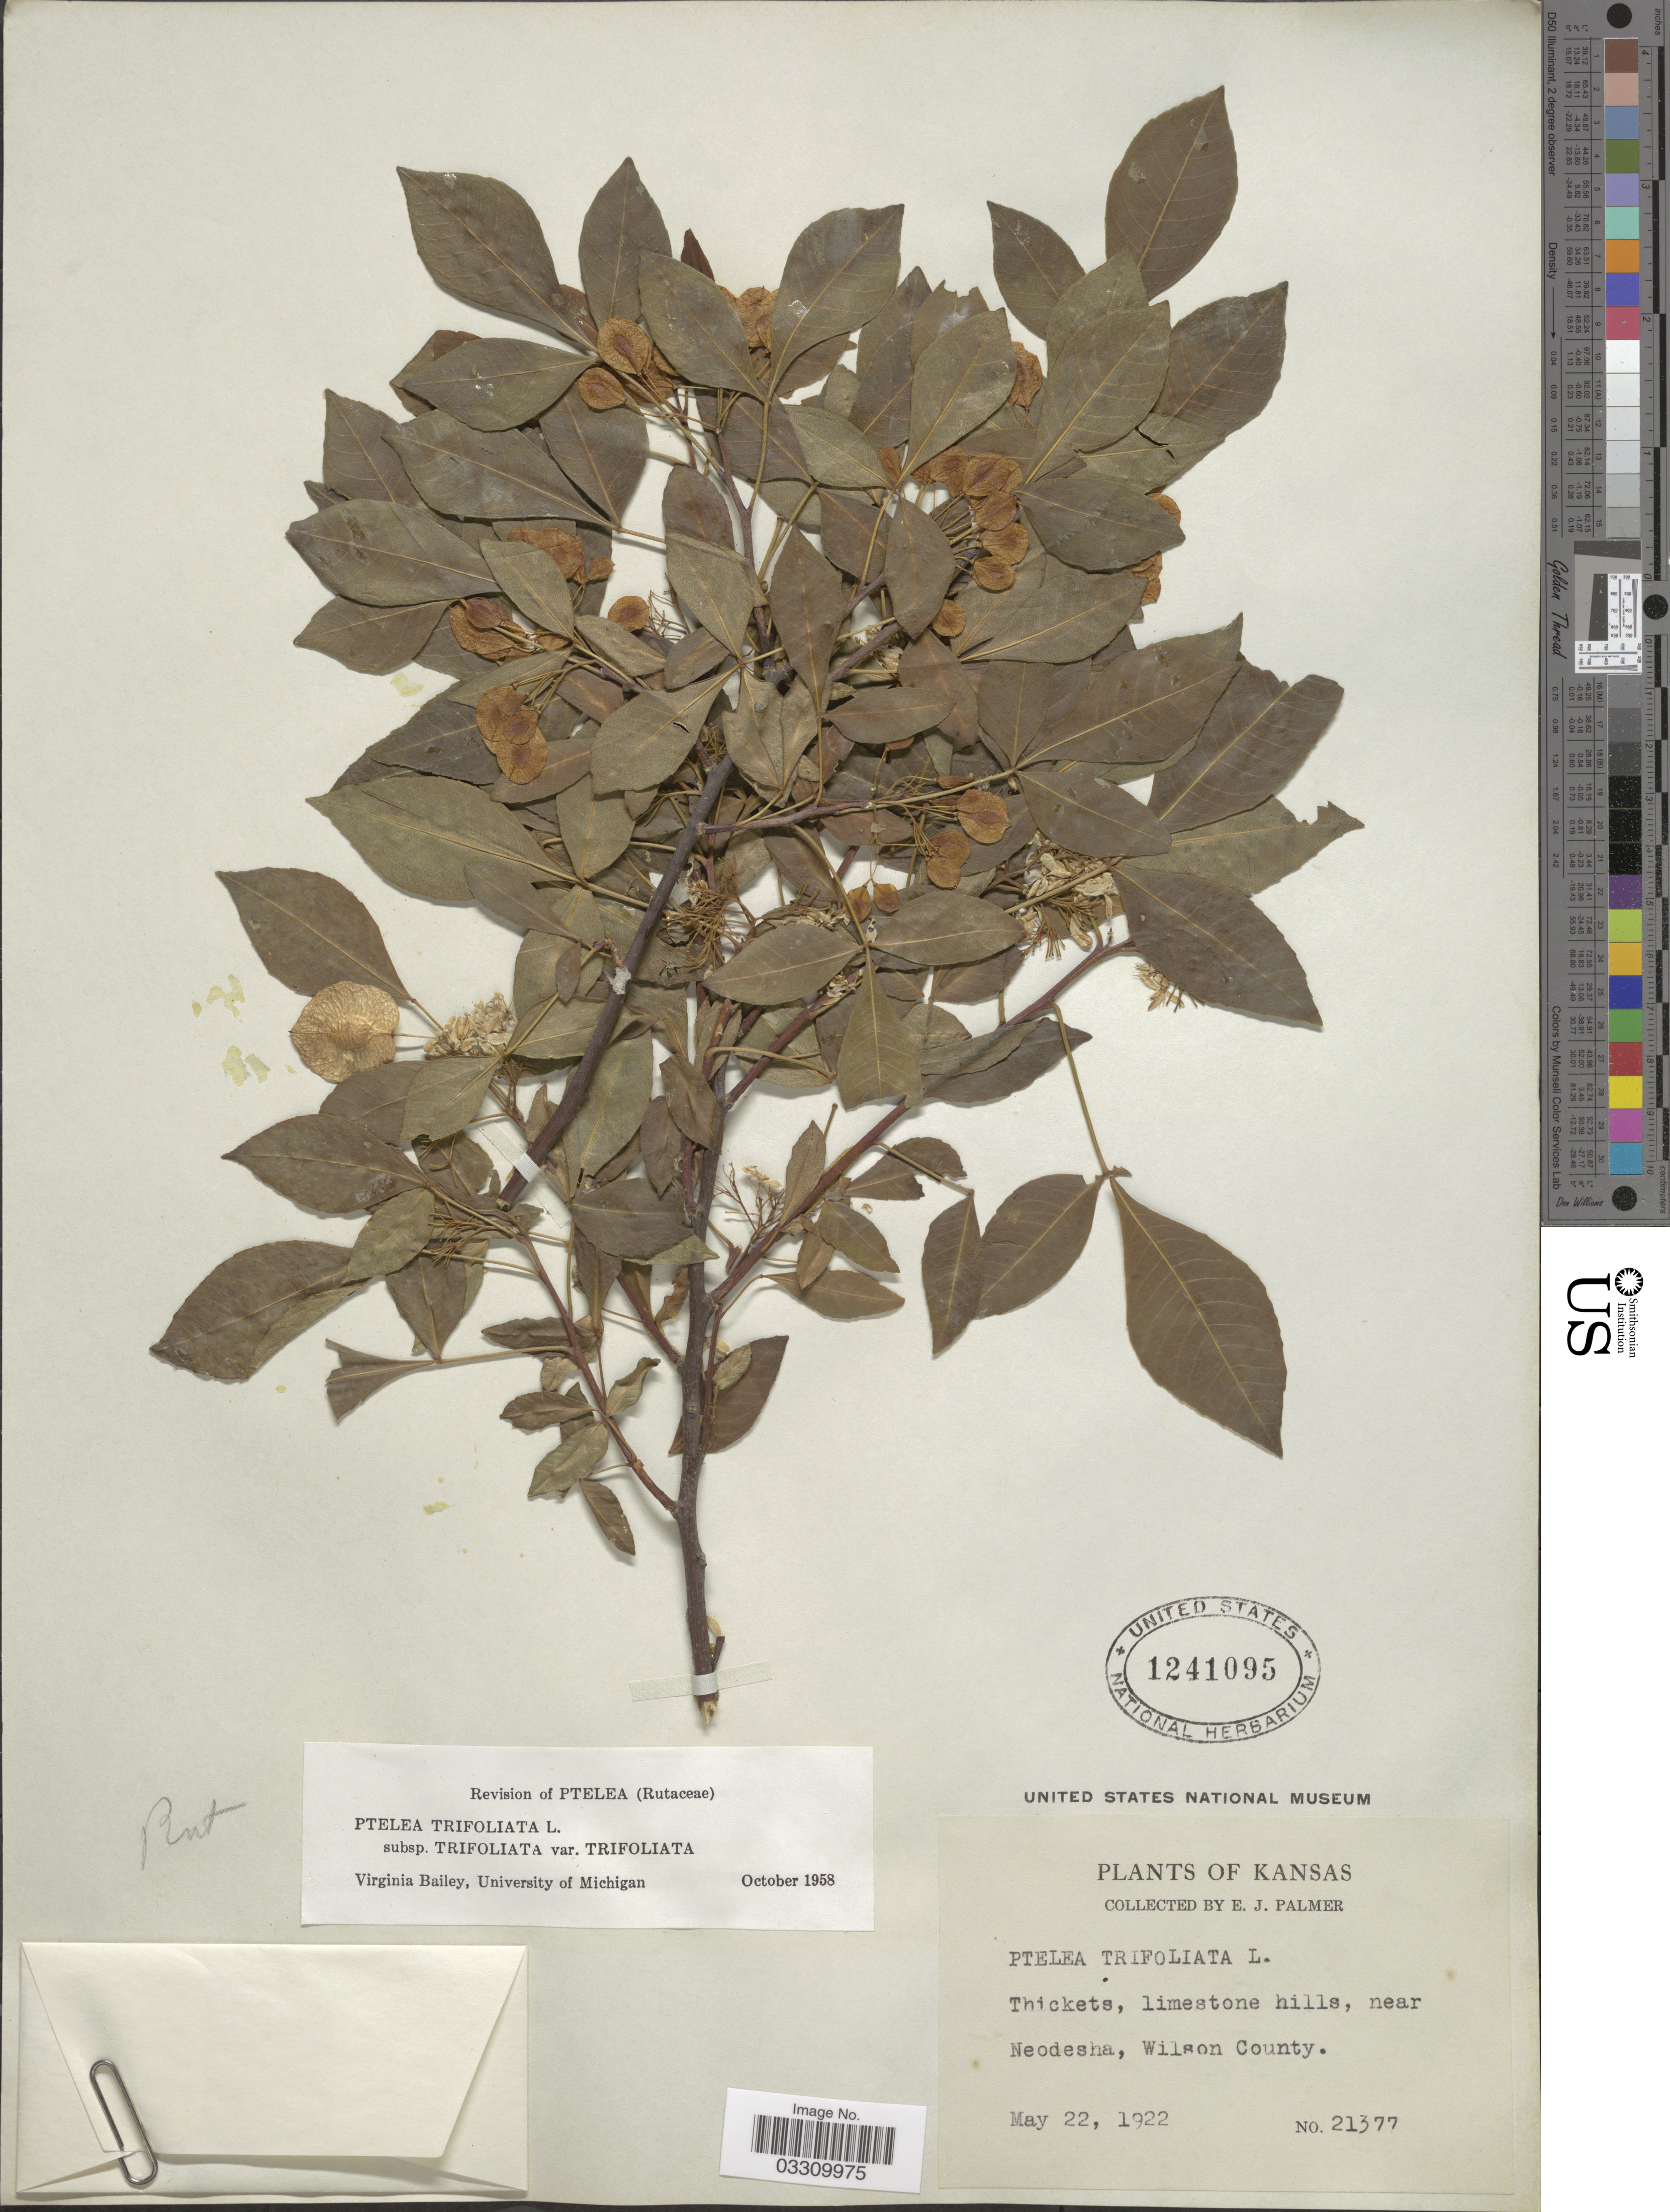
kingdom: Plantae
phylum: Tracheophyta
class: Magnoliopsida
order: Sapindales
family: Rutaceae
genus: Ptelea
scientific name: Ptelea trifoliata subsp. trifoliata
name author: L.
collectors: E. J. Palmer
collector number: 21377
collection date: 1922-05-22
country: United States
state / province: Kansas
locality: Near Neodesha, Wilson County.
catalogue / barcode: US 1241095